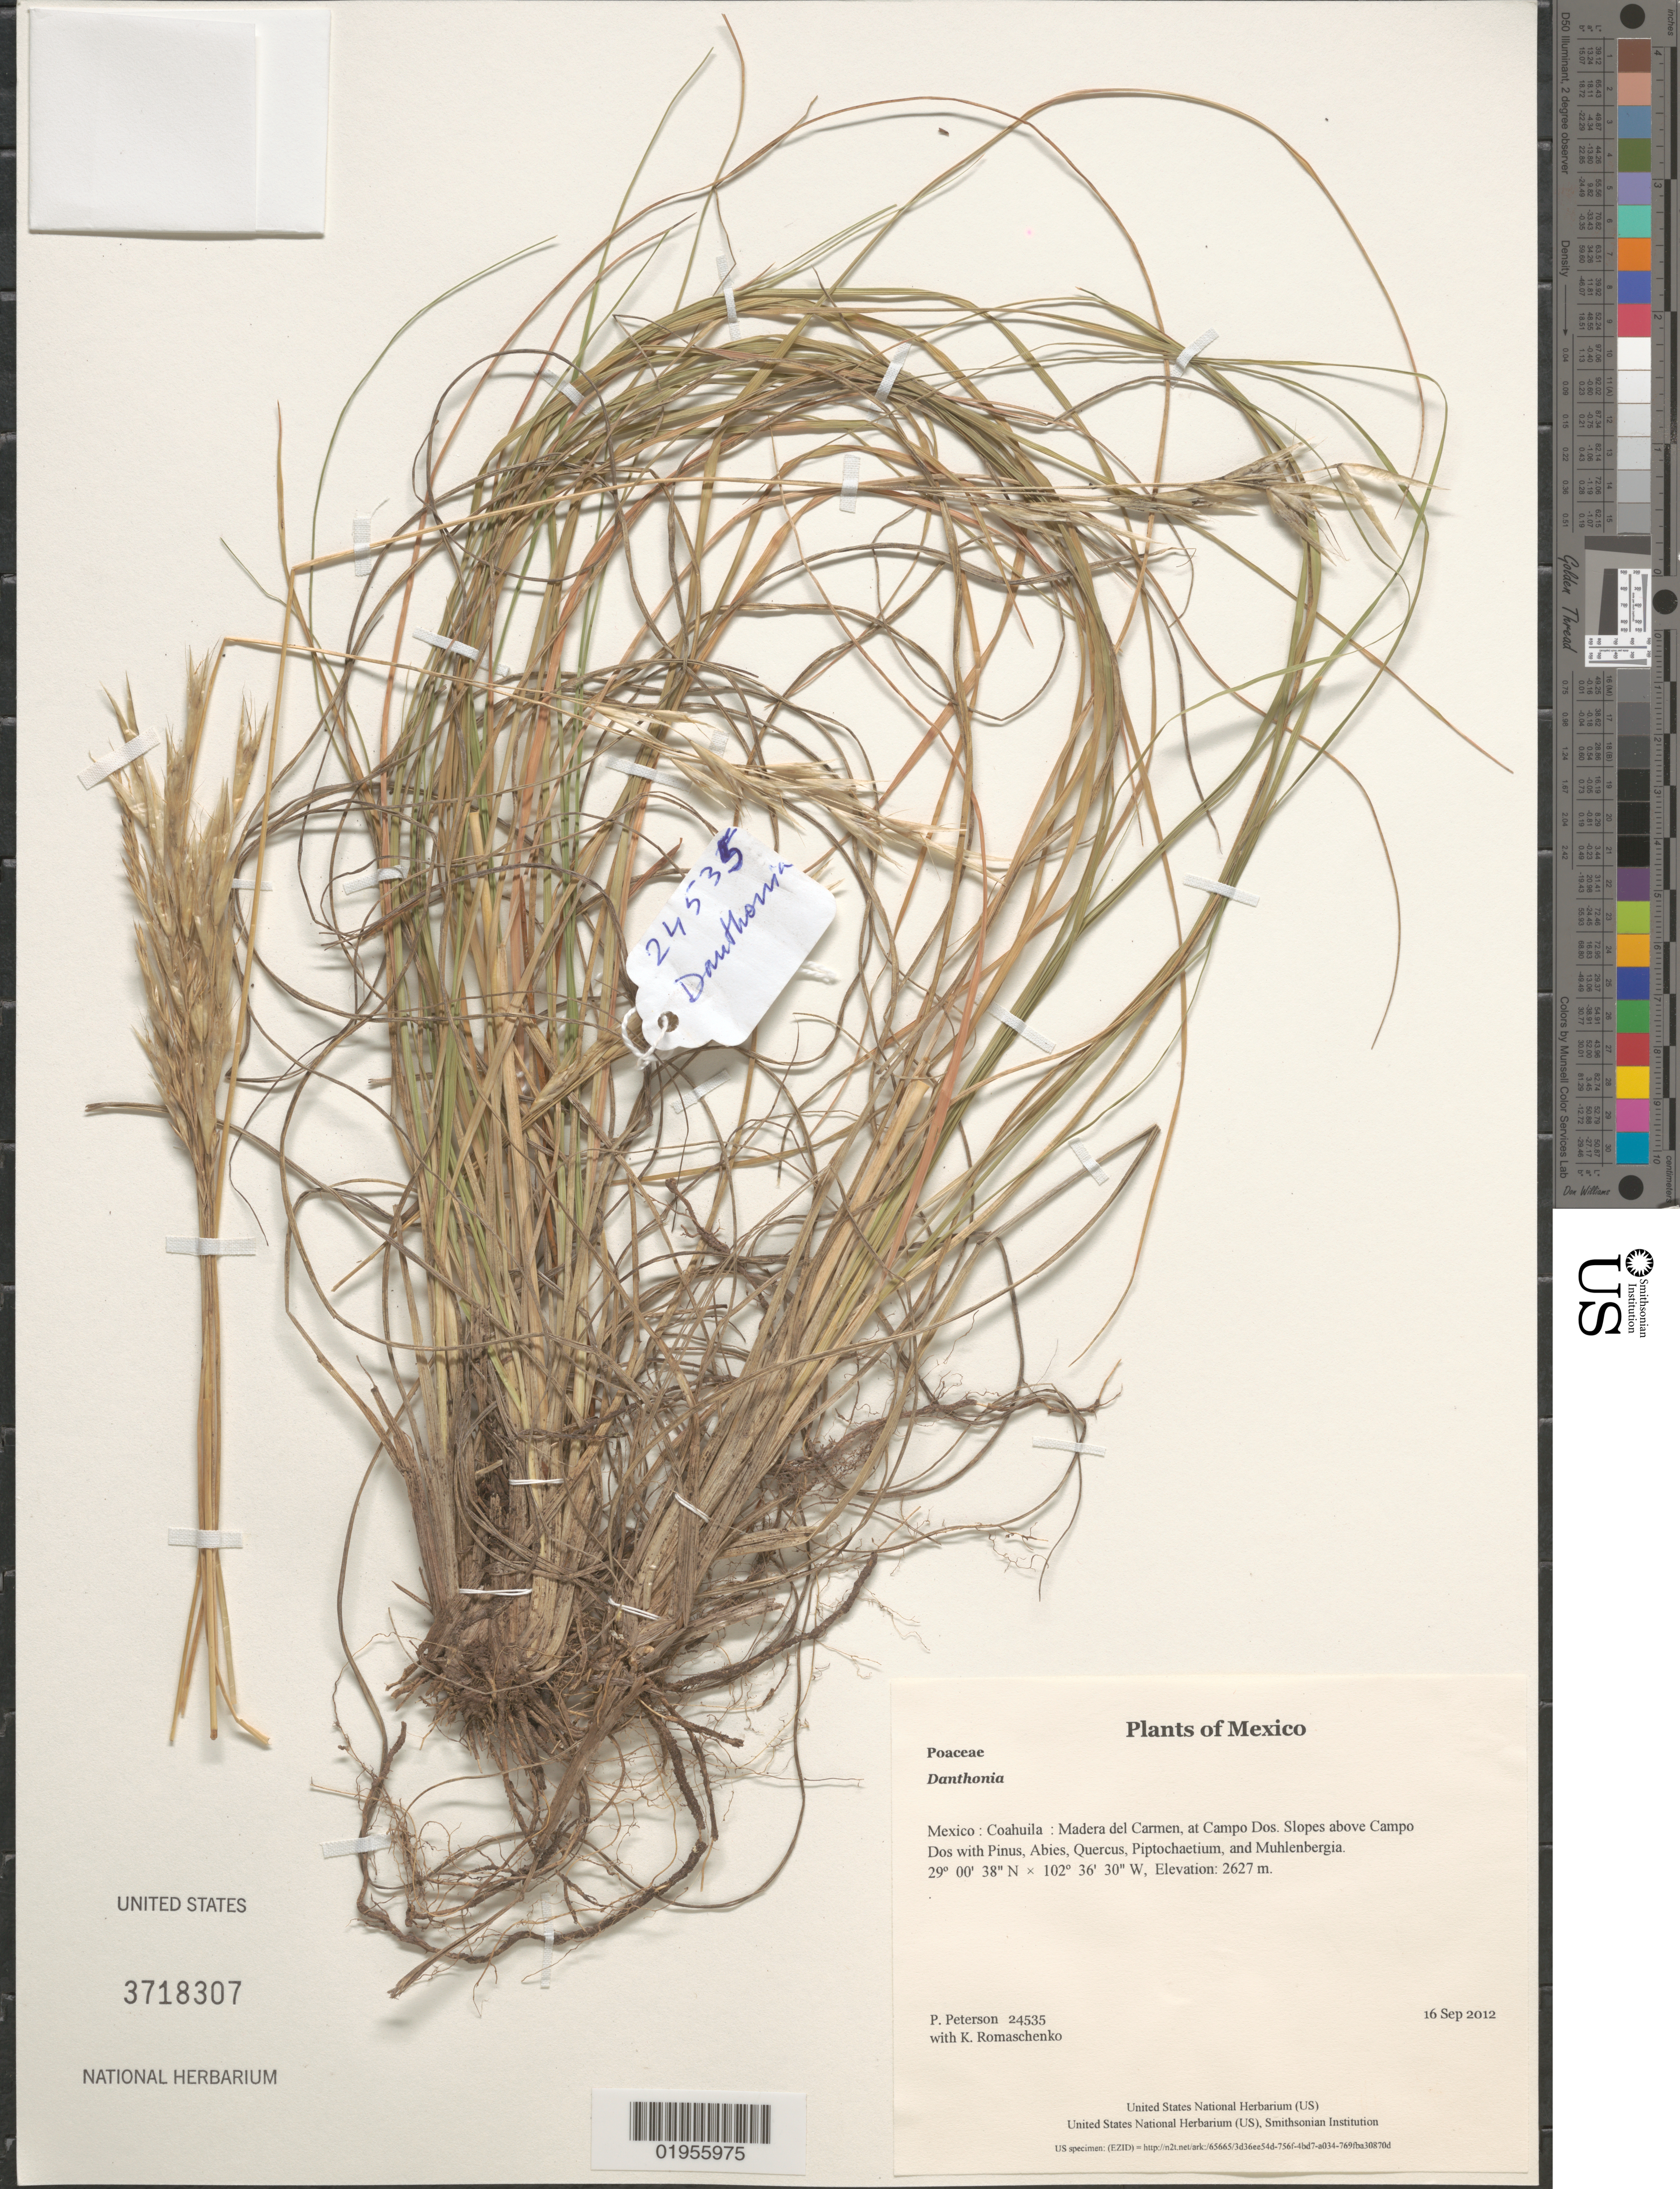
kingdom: Plantae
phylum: Tracheophyta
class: Liliopsida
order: Poales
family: Poaceae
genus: Danthonia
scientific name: Danthonia sp.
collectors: P. M. Peterson & K. Romaschenko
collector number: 24535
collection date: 2012-09-16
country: Mexico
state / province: Coahuila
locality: Madera del Carmen, at Campo Dos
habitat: Slopes above Campo Dos with Pinus, Abies, Quercus, Piptochaetium, and Muhlenbergia.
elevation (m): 2627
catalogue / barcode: US 3718307